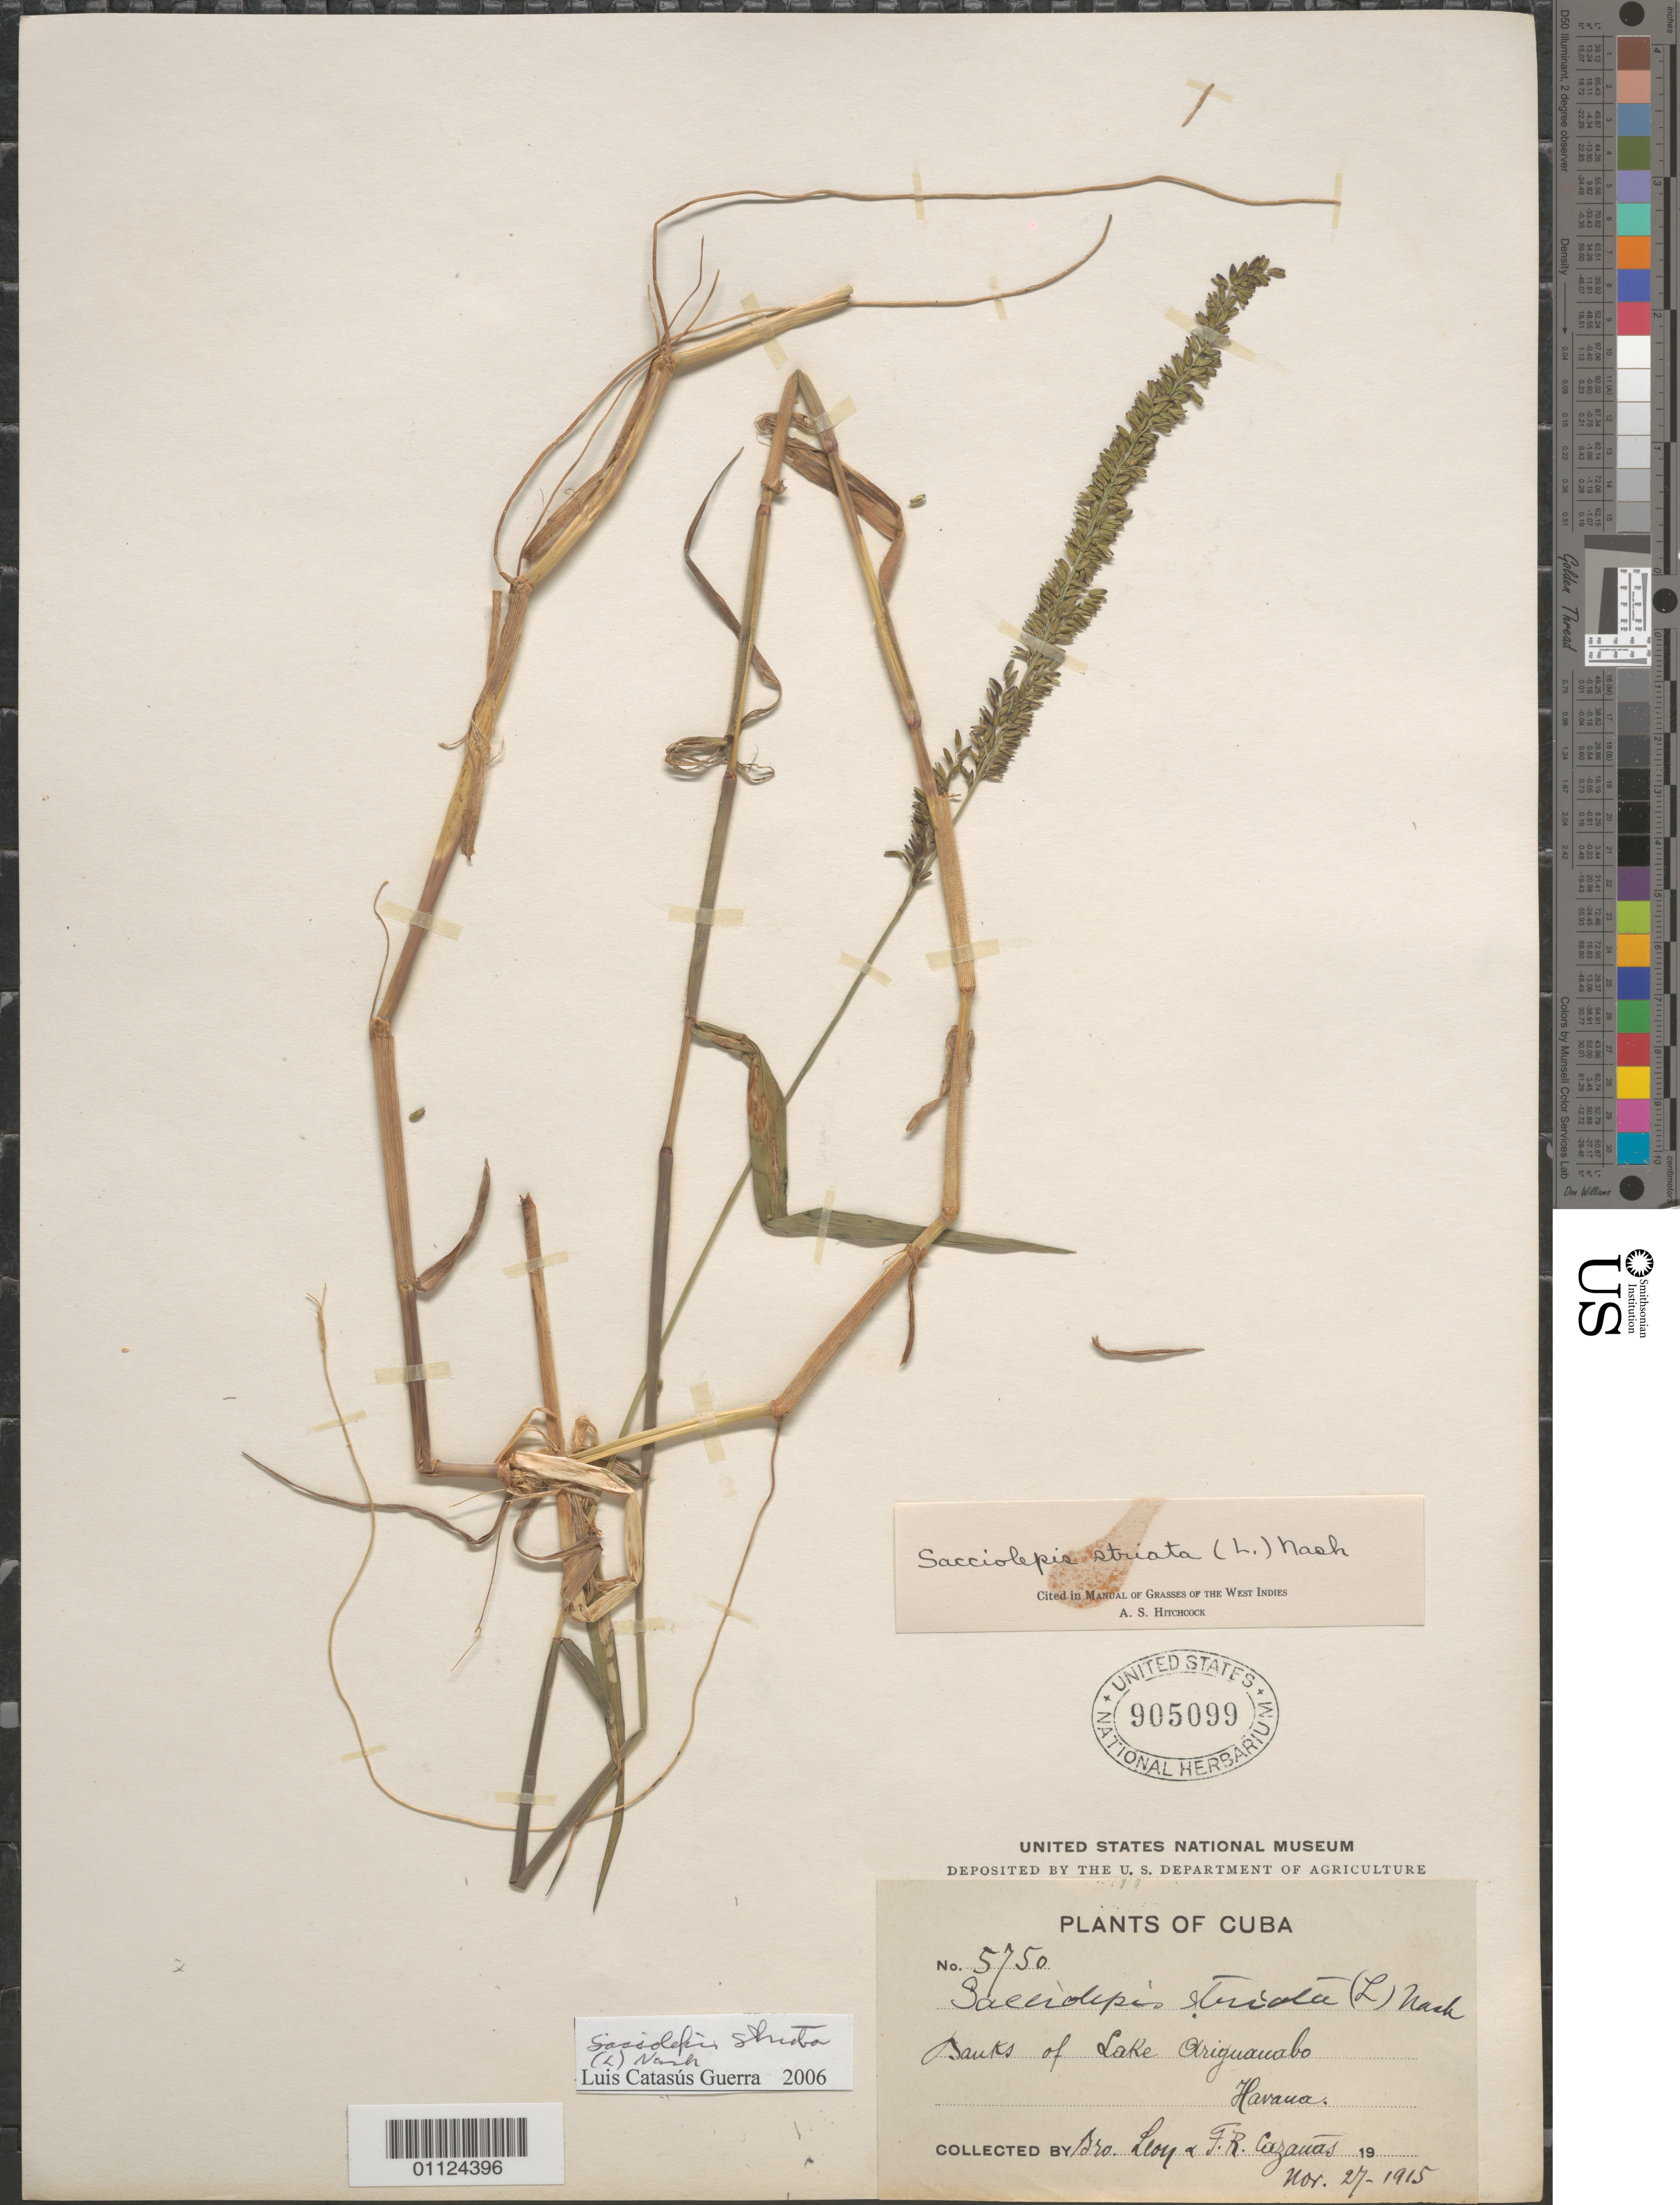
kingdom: Plantae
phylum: Tracheophyta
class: Liliopsida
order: Poales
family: Poaceae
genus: Sacciolepis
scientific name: Sacciolepis striata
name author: (L.) Nash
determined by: Catasús Guerra, L. J.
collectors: Bro. León & F. Cazauas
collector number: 5750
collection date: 1915-11-27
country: Cuba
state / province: La Habana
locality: Lake Ariguauabo, Havana.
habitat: Banks of lake.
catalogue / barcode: US 905099